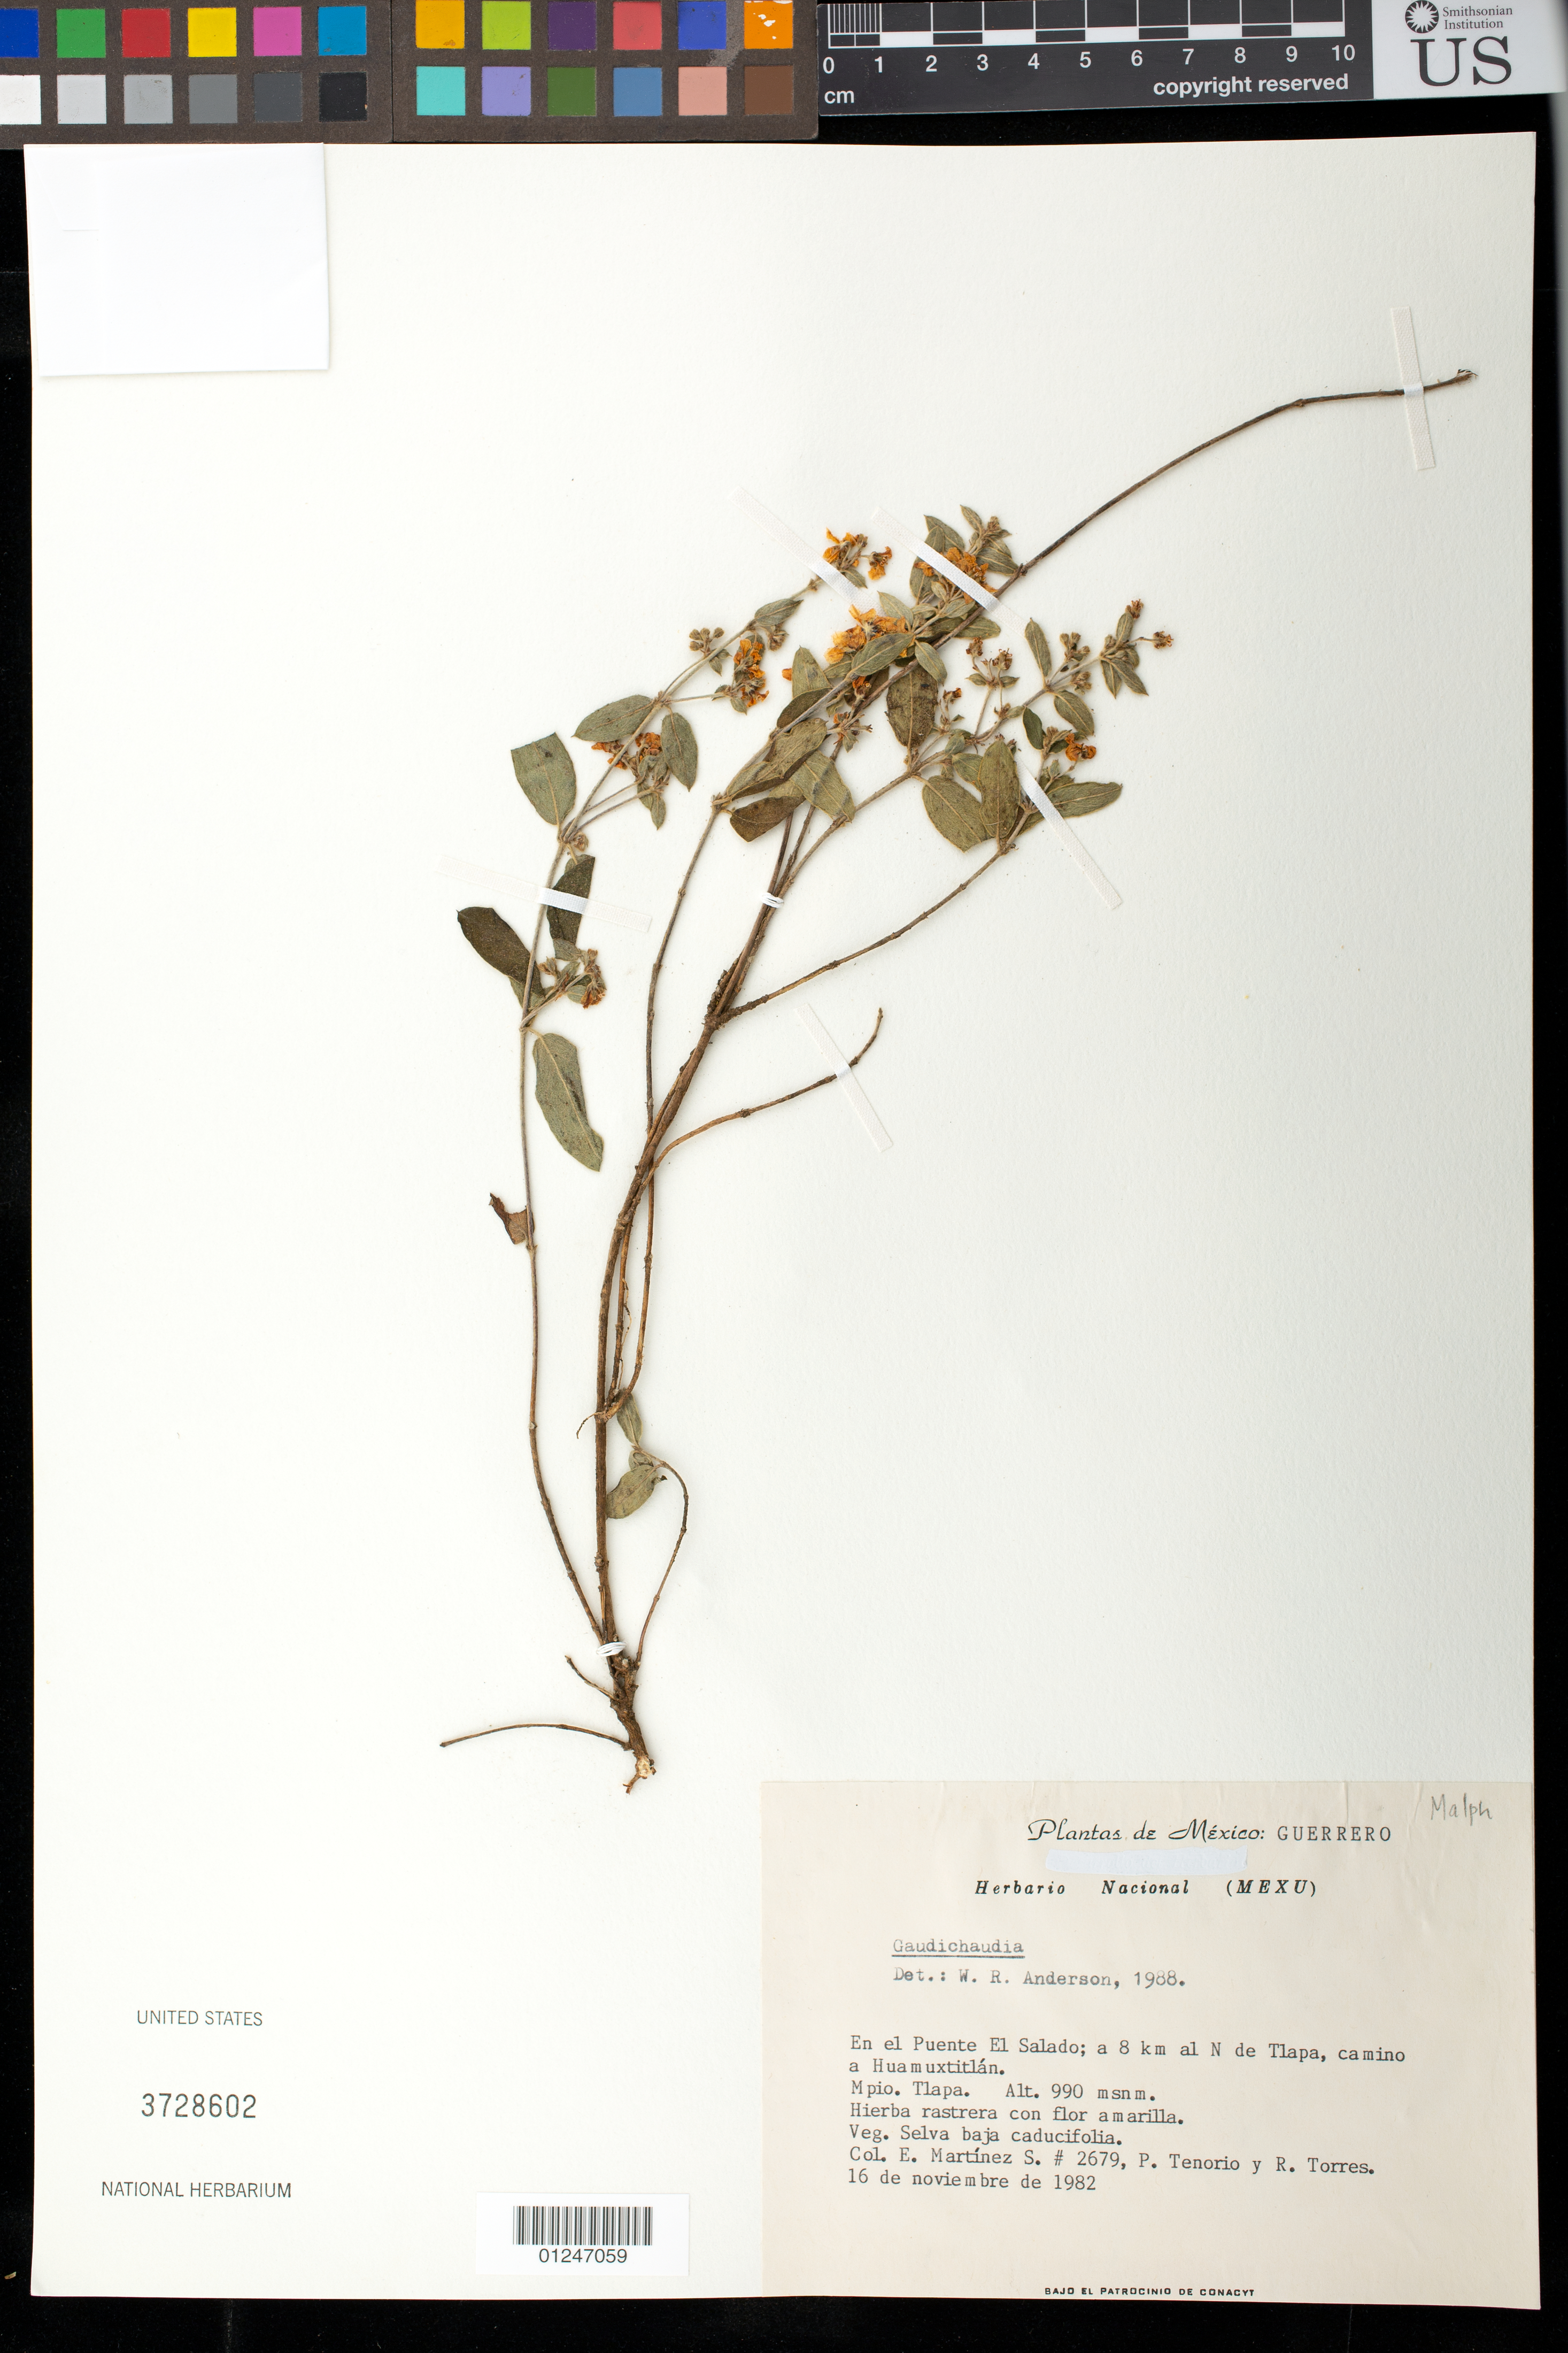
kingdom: Plantae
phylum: Tracheophyta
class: Magnoliopsida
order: Malpighiales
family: Malpighiaceae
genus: Gaudichaudia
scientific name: Gaudichaudia sp.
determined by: Anderson, W. R.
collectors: E. Martínez S., Tenorio, P. & R. Torres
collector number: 2679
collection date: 1982-11-19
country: Mexico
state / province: Chihuahua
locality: Guerrero. En el Puente El Salado, 8 km al N de Talpa, camino a Huamuxtitlan.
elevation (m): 990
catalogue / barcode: US 3728602